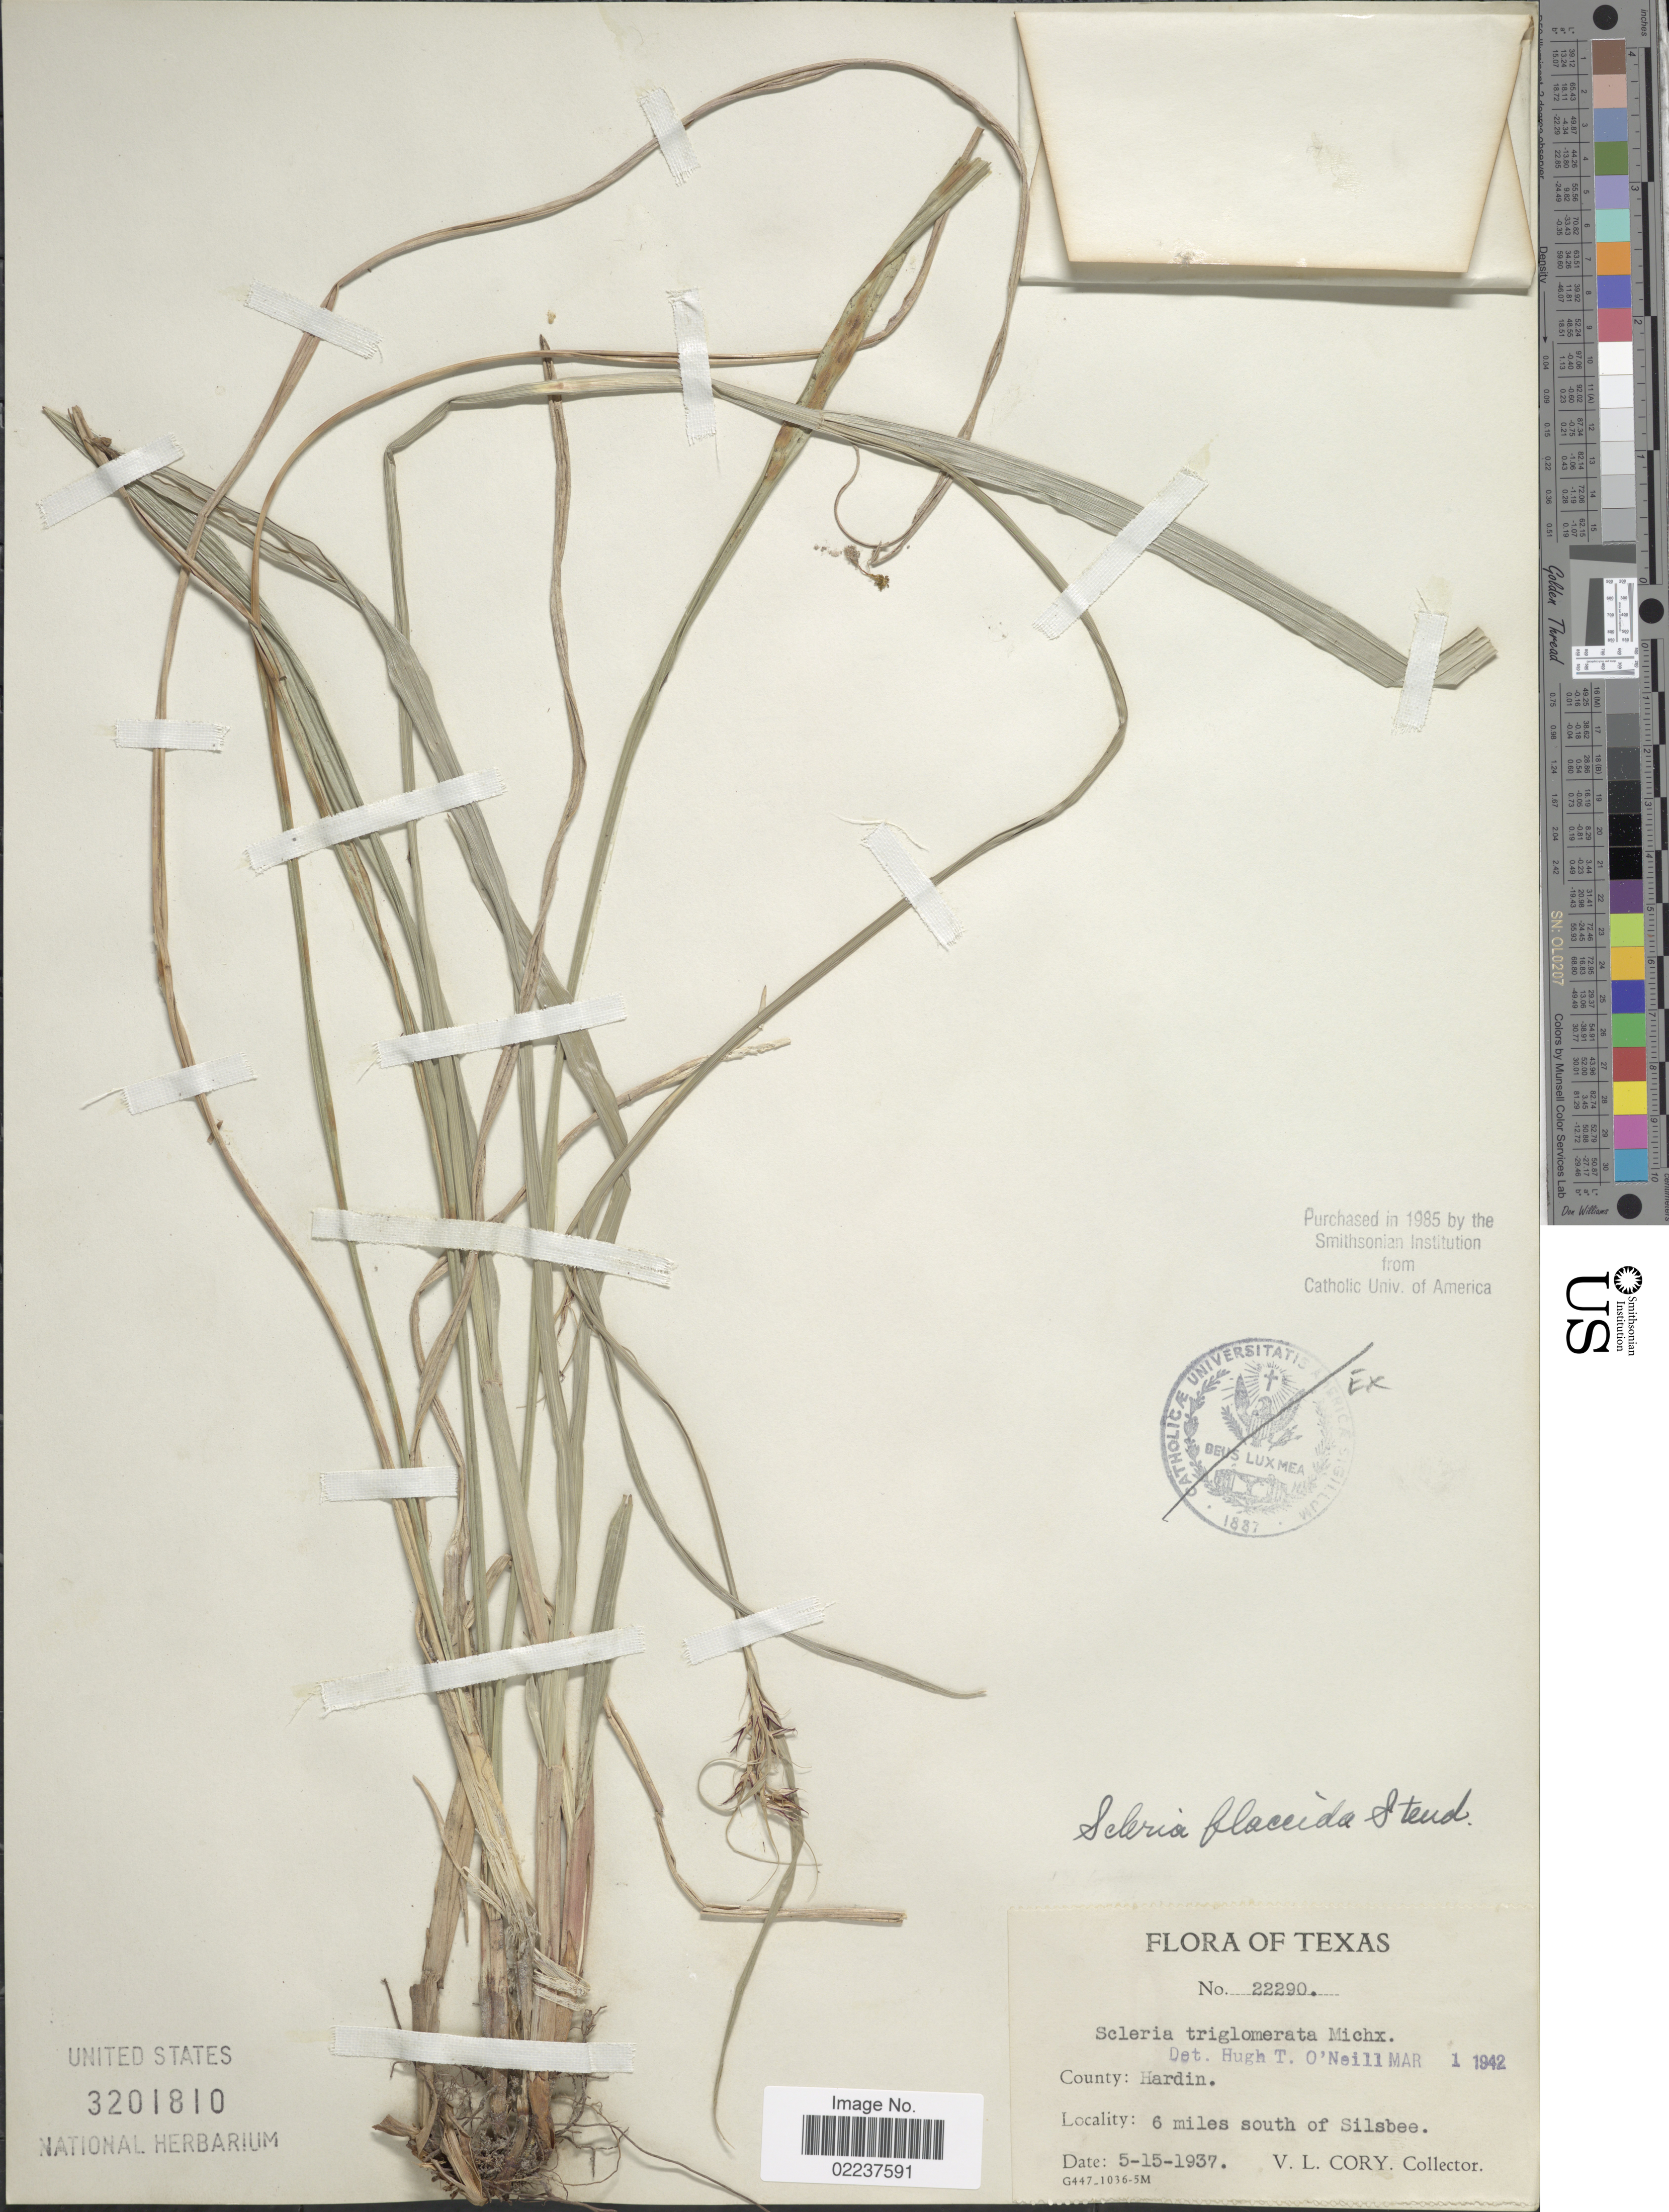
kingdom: Plantae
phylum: Tracheophyta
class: Liliopsida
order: Poales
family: Cyperaceae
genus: Scleria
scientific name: Scleria triglomerata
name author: Michx.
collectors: V. Cory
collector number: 22290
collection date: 1937-05-15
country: United States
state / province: Texas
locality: County: Hardin, 6 miles south of Silsbee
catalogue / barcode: US 3201810